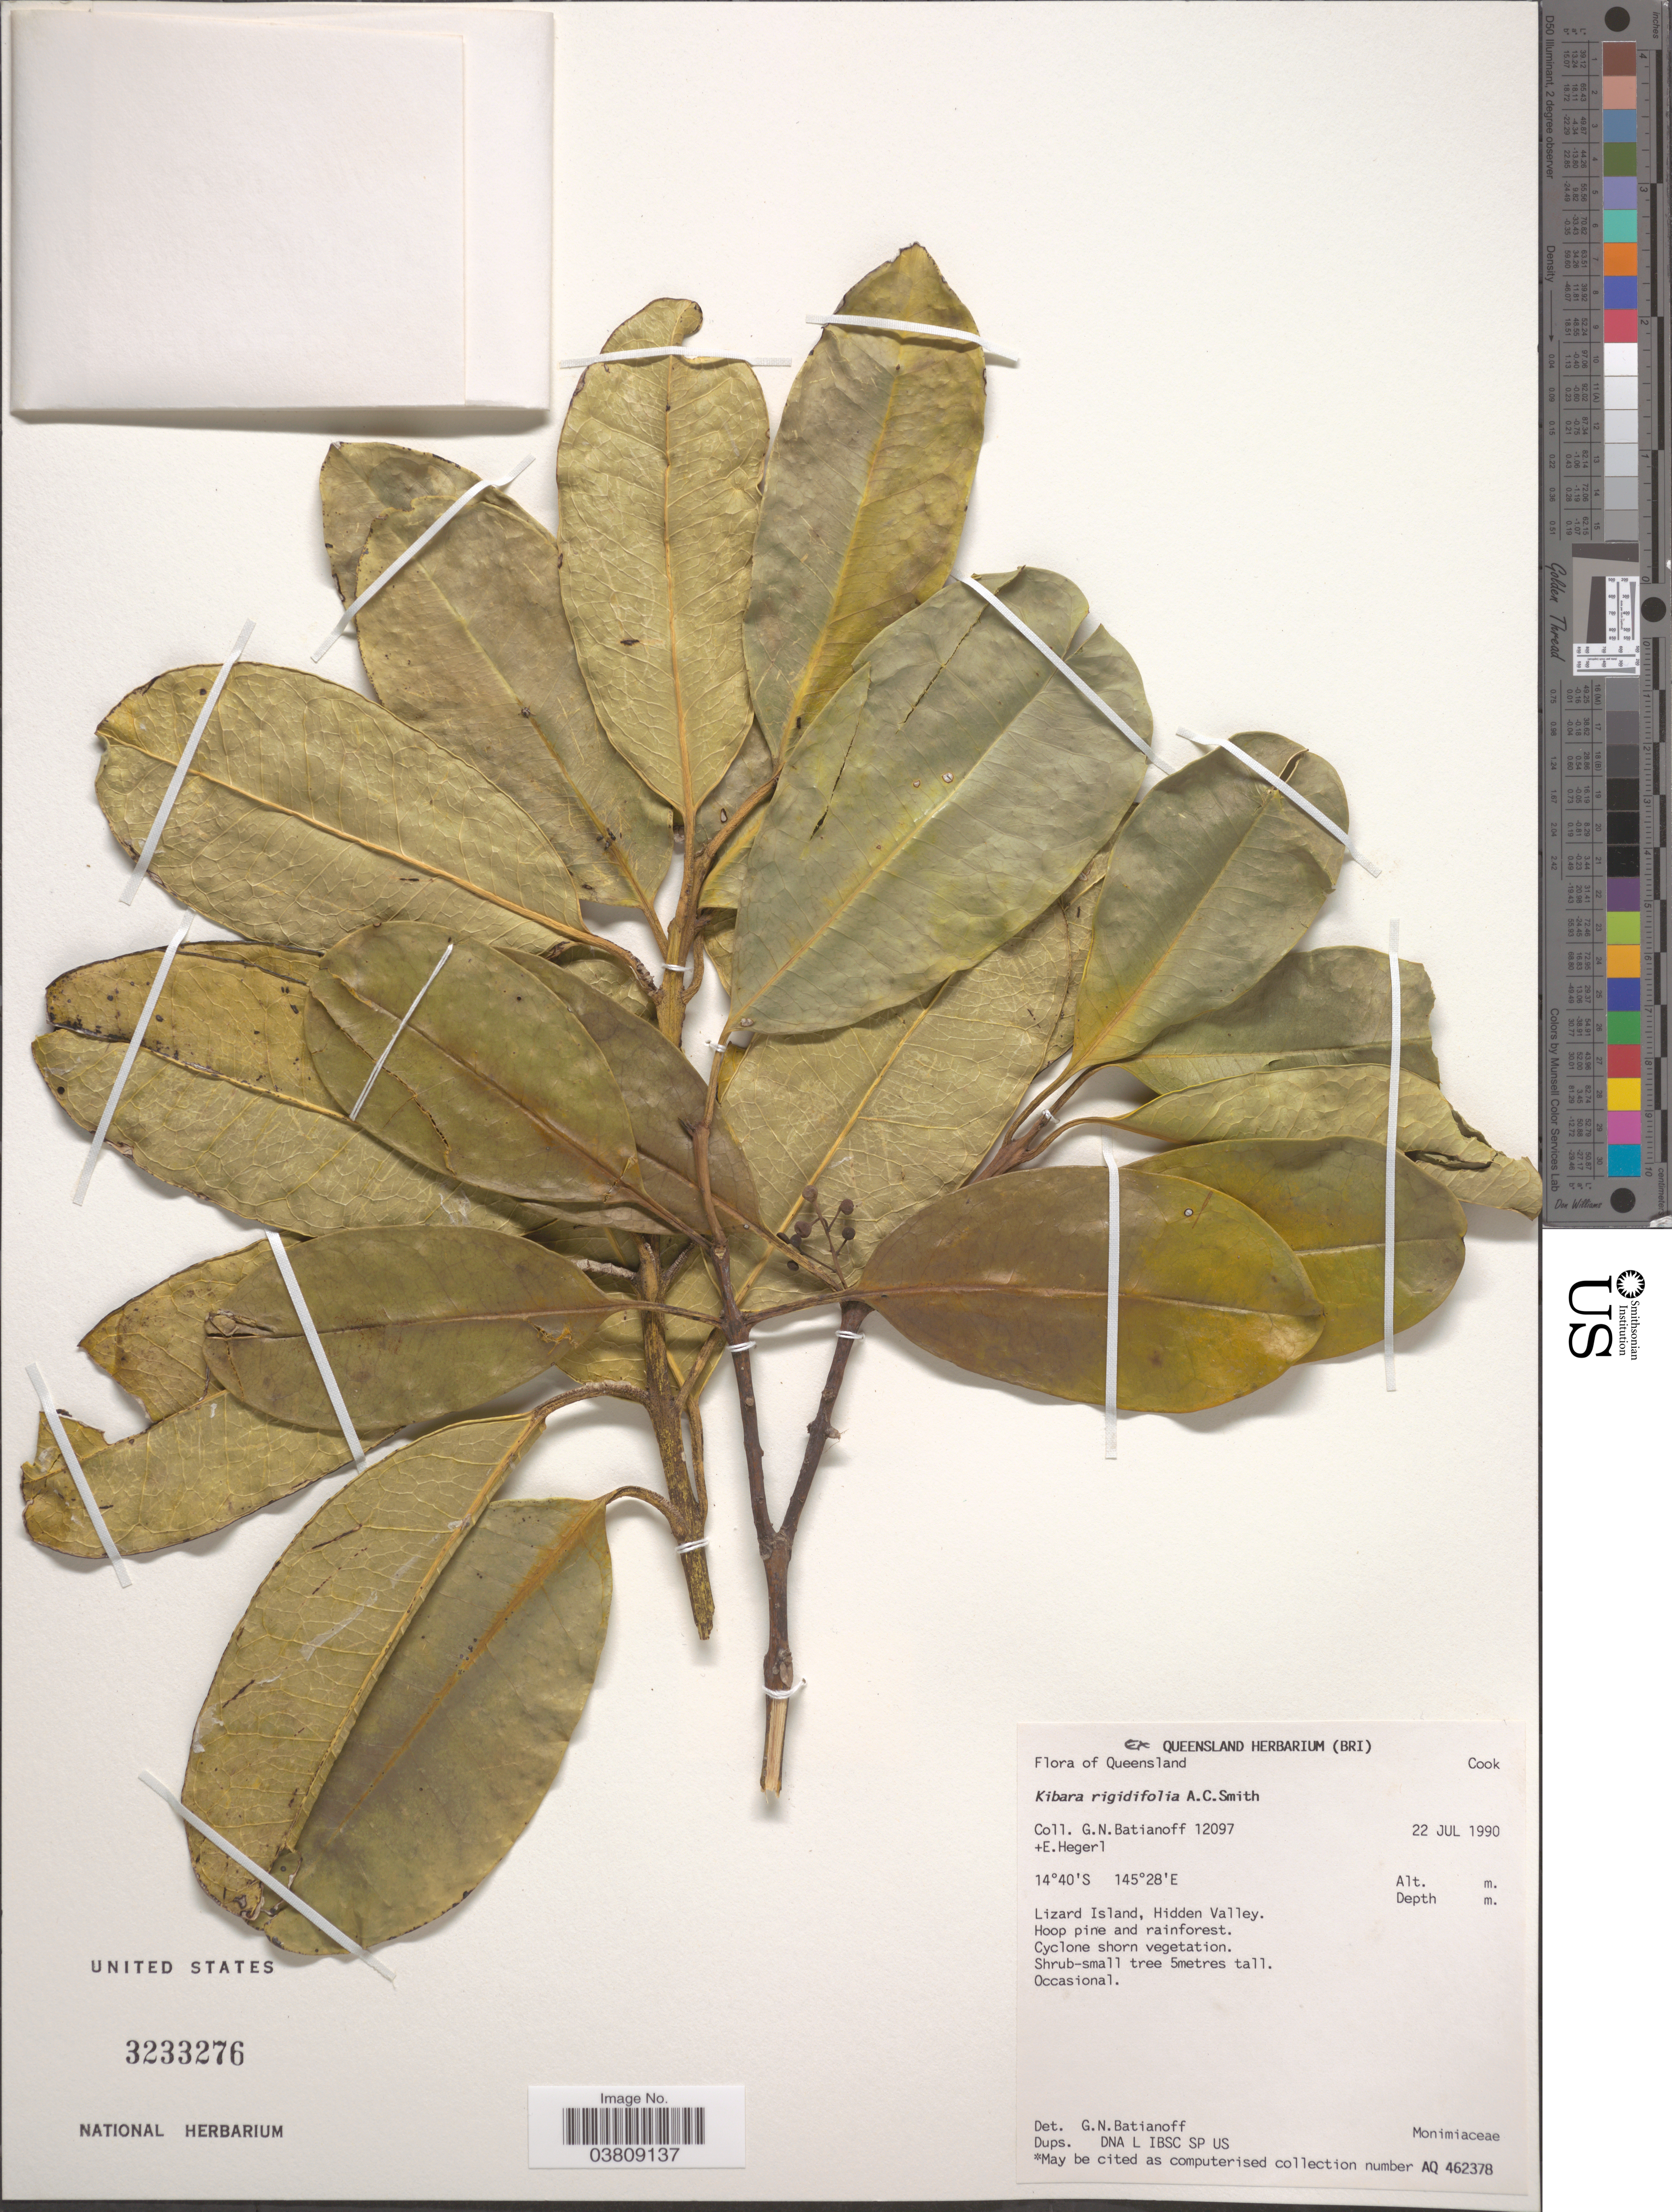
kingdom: Plantae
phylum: Tracheophyta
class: Magnoliopsida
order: Laurales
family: Monimiaceae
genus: Kibara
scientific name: Kibara rigidifolia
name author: A.C. Sm.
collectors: G. Batianoff & E. Hegerl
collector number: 12097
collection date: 1990-07-22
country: Australia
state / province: Queensland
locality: Cook. Lizard Island, Hidden Valley.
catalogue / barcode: US 3233276